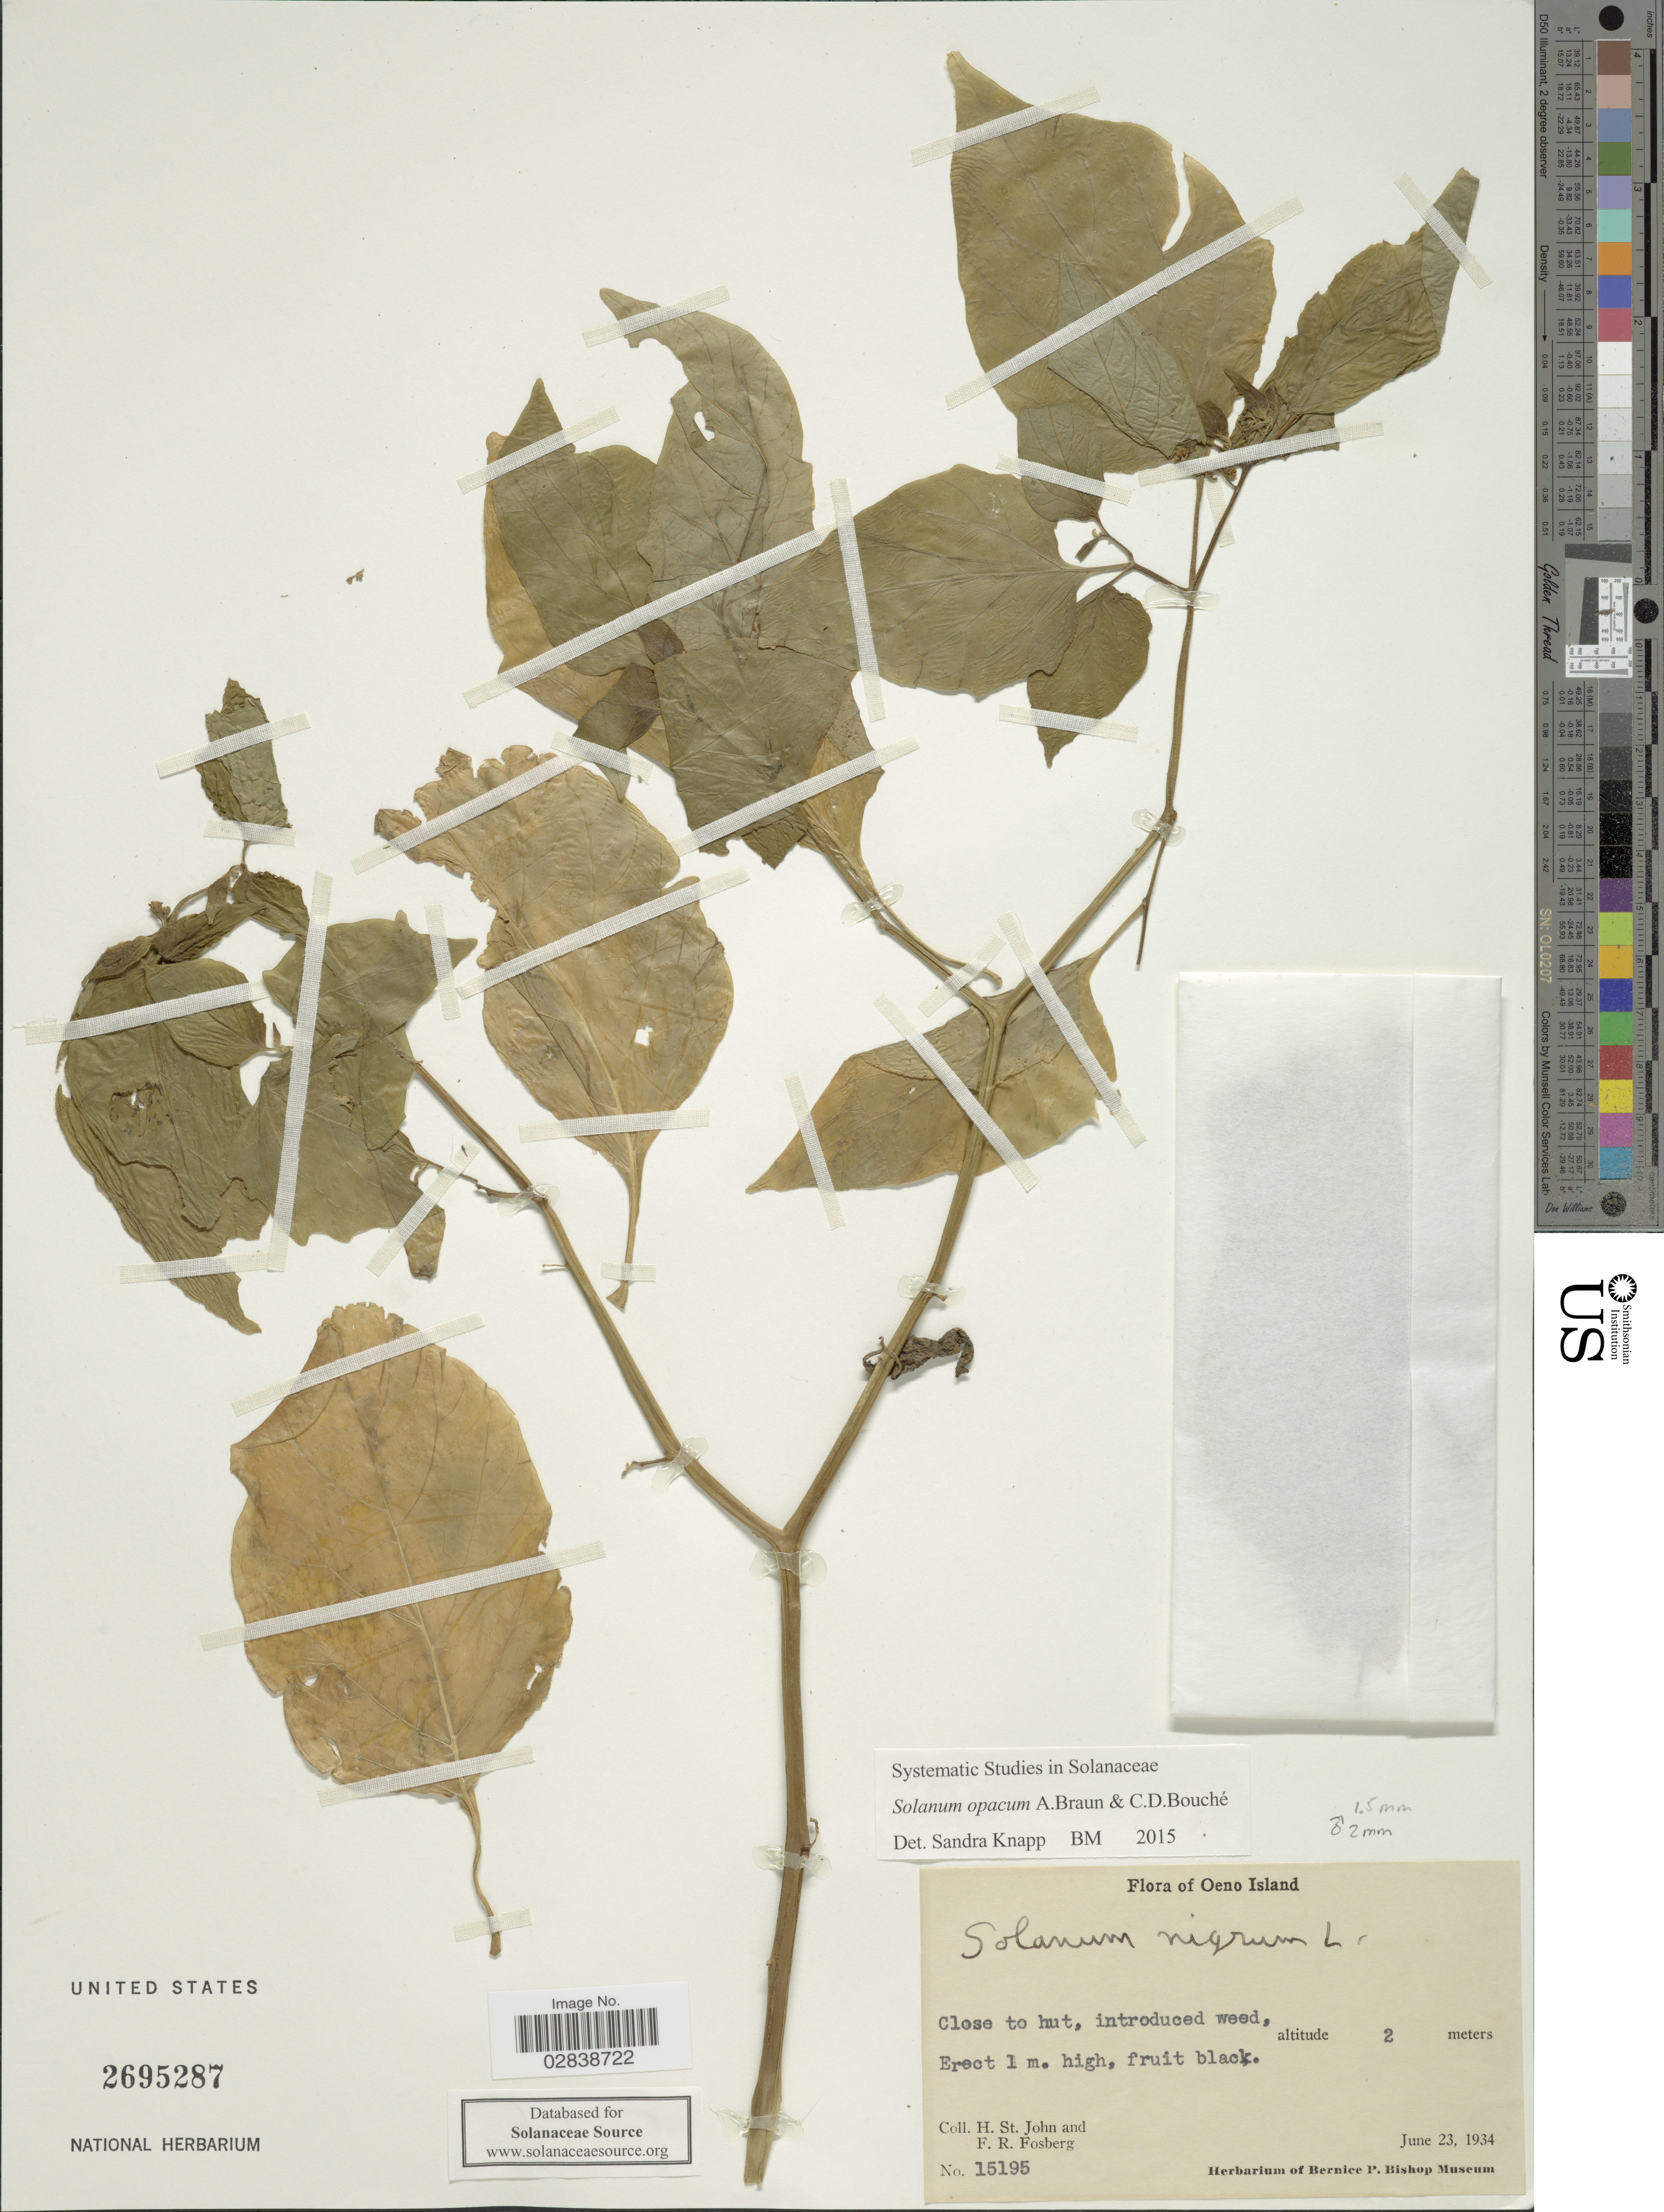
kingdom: Plantae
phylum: Tracheophyta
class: Magnoliopsida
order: Solanales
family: Solanaceae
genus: Solanum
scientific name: Solanum opacum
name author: A. Braun & C.D. Bouché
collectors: H. St. John & F. R. Fosberg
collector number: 15195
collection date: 1934-06-23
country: Pitcairn Islands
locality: Oeno Island. Close to hut.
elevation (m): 2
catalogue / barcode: US 2695287